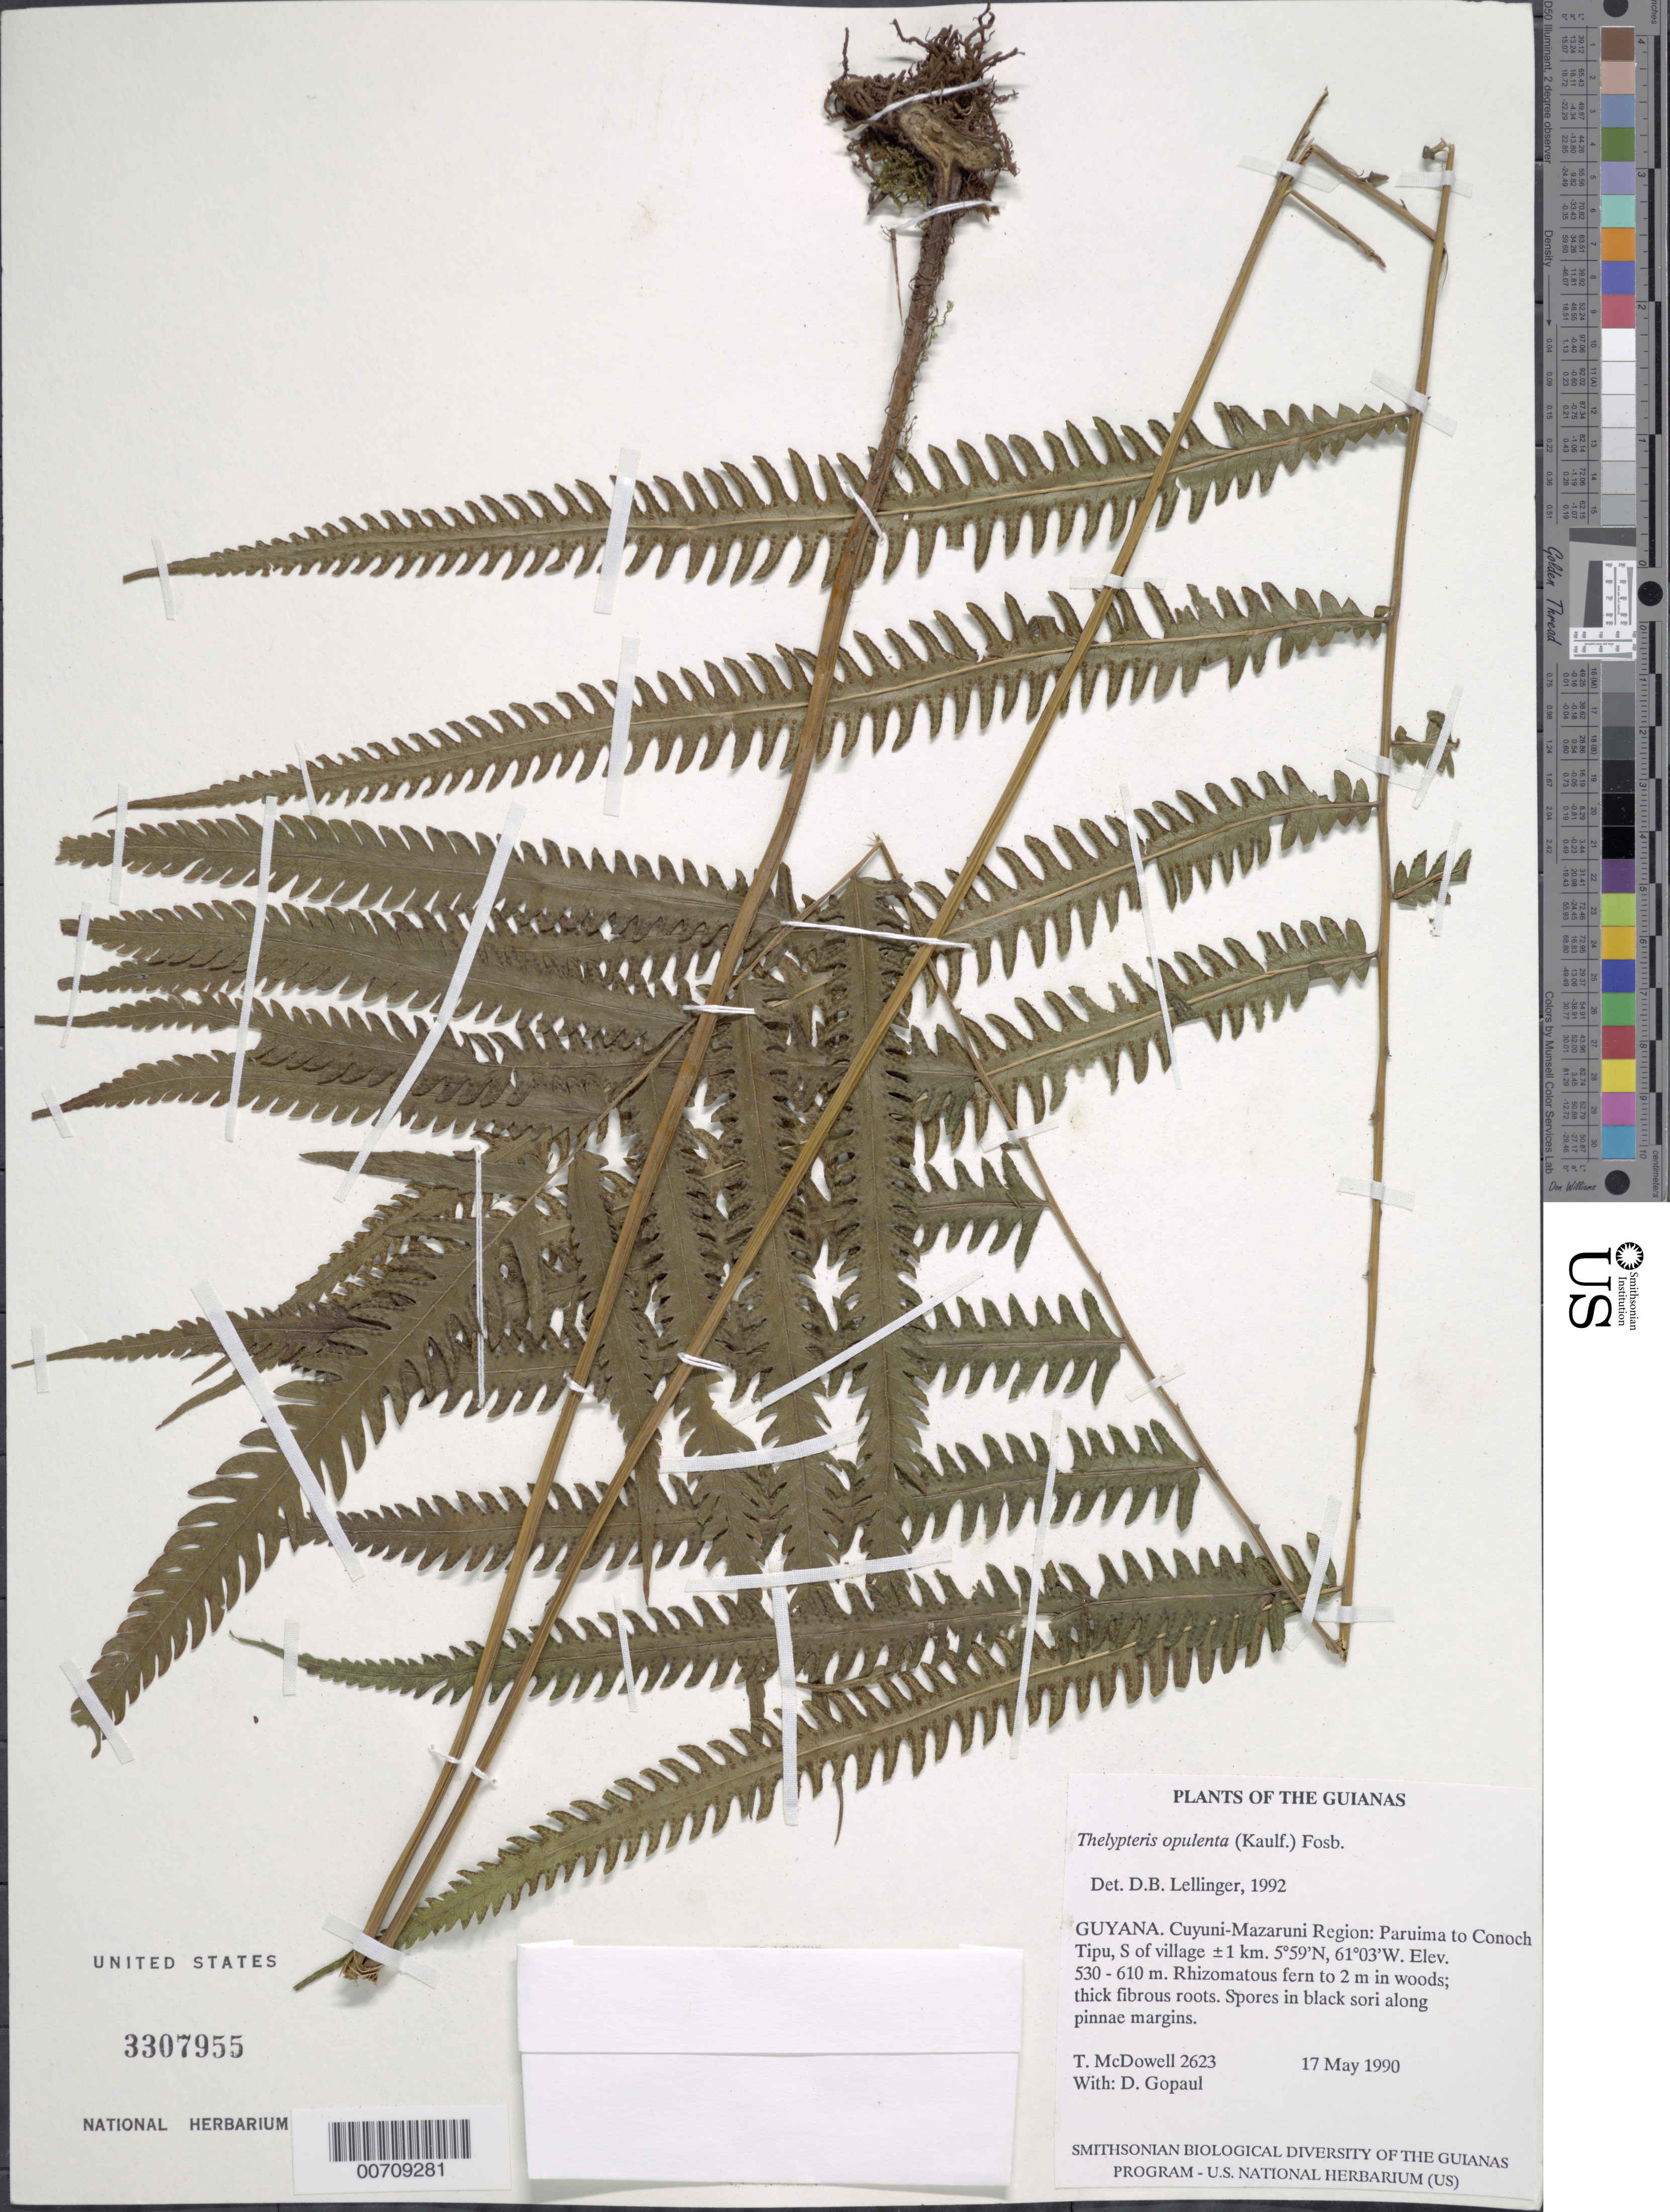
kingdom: Plantae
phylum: Tracheophyta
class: Polypodiopsida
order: Polypodiales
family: Thelypteridaceae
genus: Amphineuron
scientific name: Amphineuron opulentum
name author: (Kaulf.) Holttum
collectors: T. McDowell & D. Gopaul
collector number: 2623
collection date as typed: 17 May 1990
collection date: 1990-05-17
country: Guyana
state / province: Cuyuni-Mazaruni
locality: Paruima to Conoch Tipu, S of village ±1 km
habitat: Disturbed farmed hillside with regrowth forest; old forest on hilltop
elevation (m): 530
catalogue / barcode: US 3307955